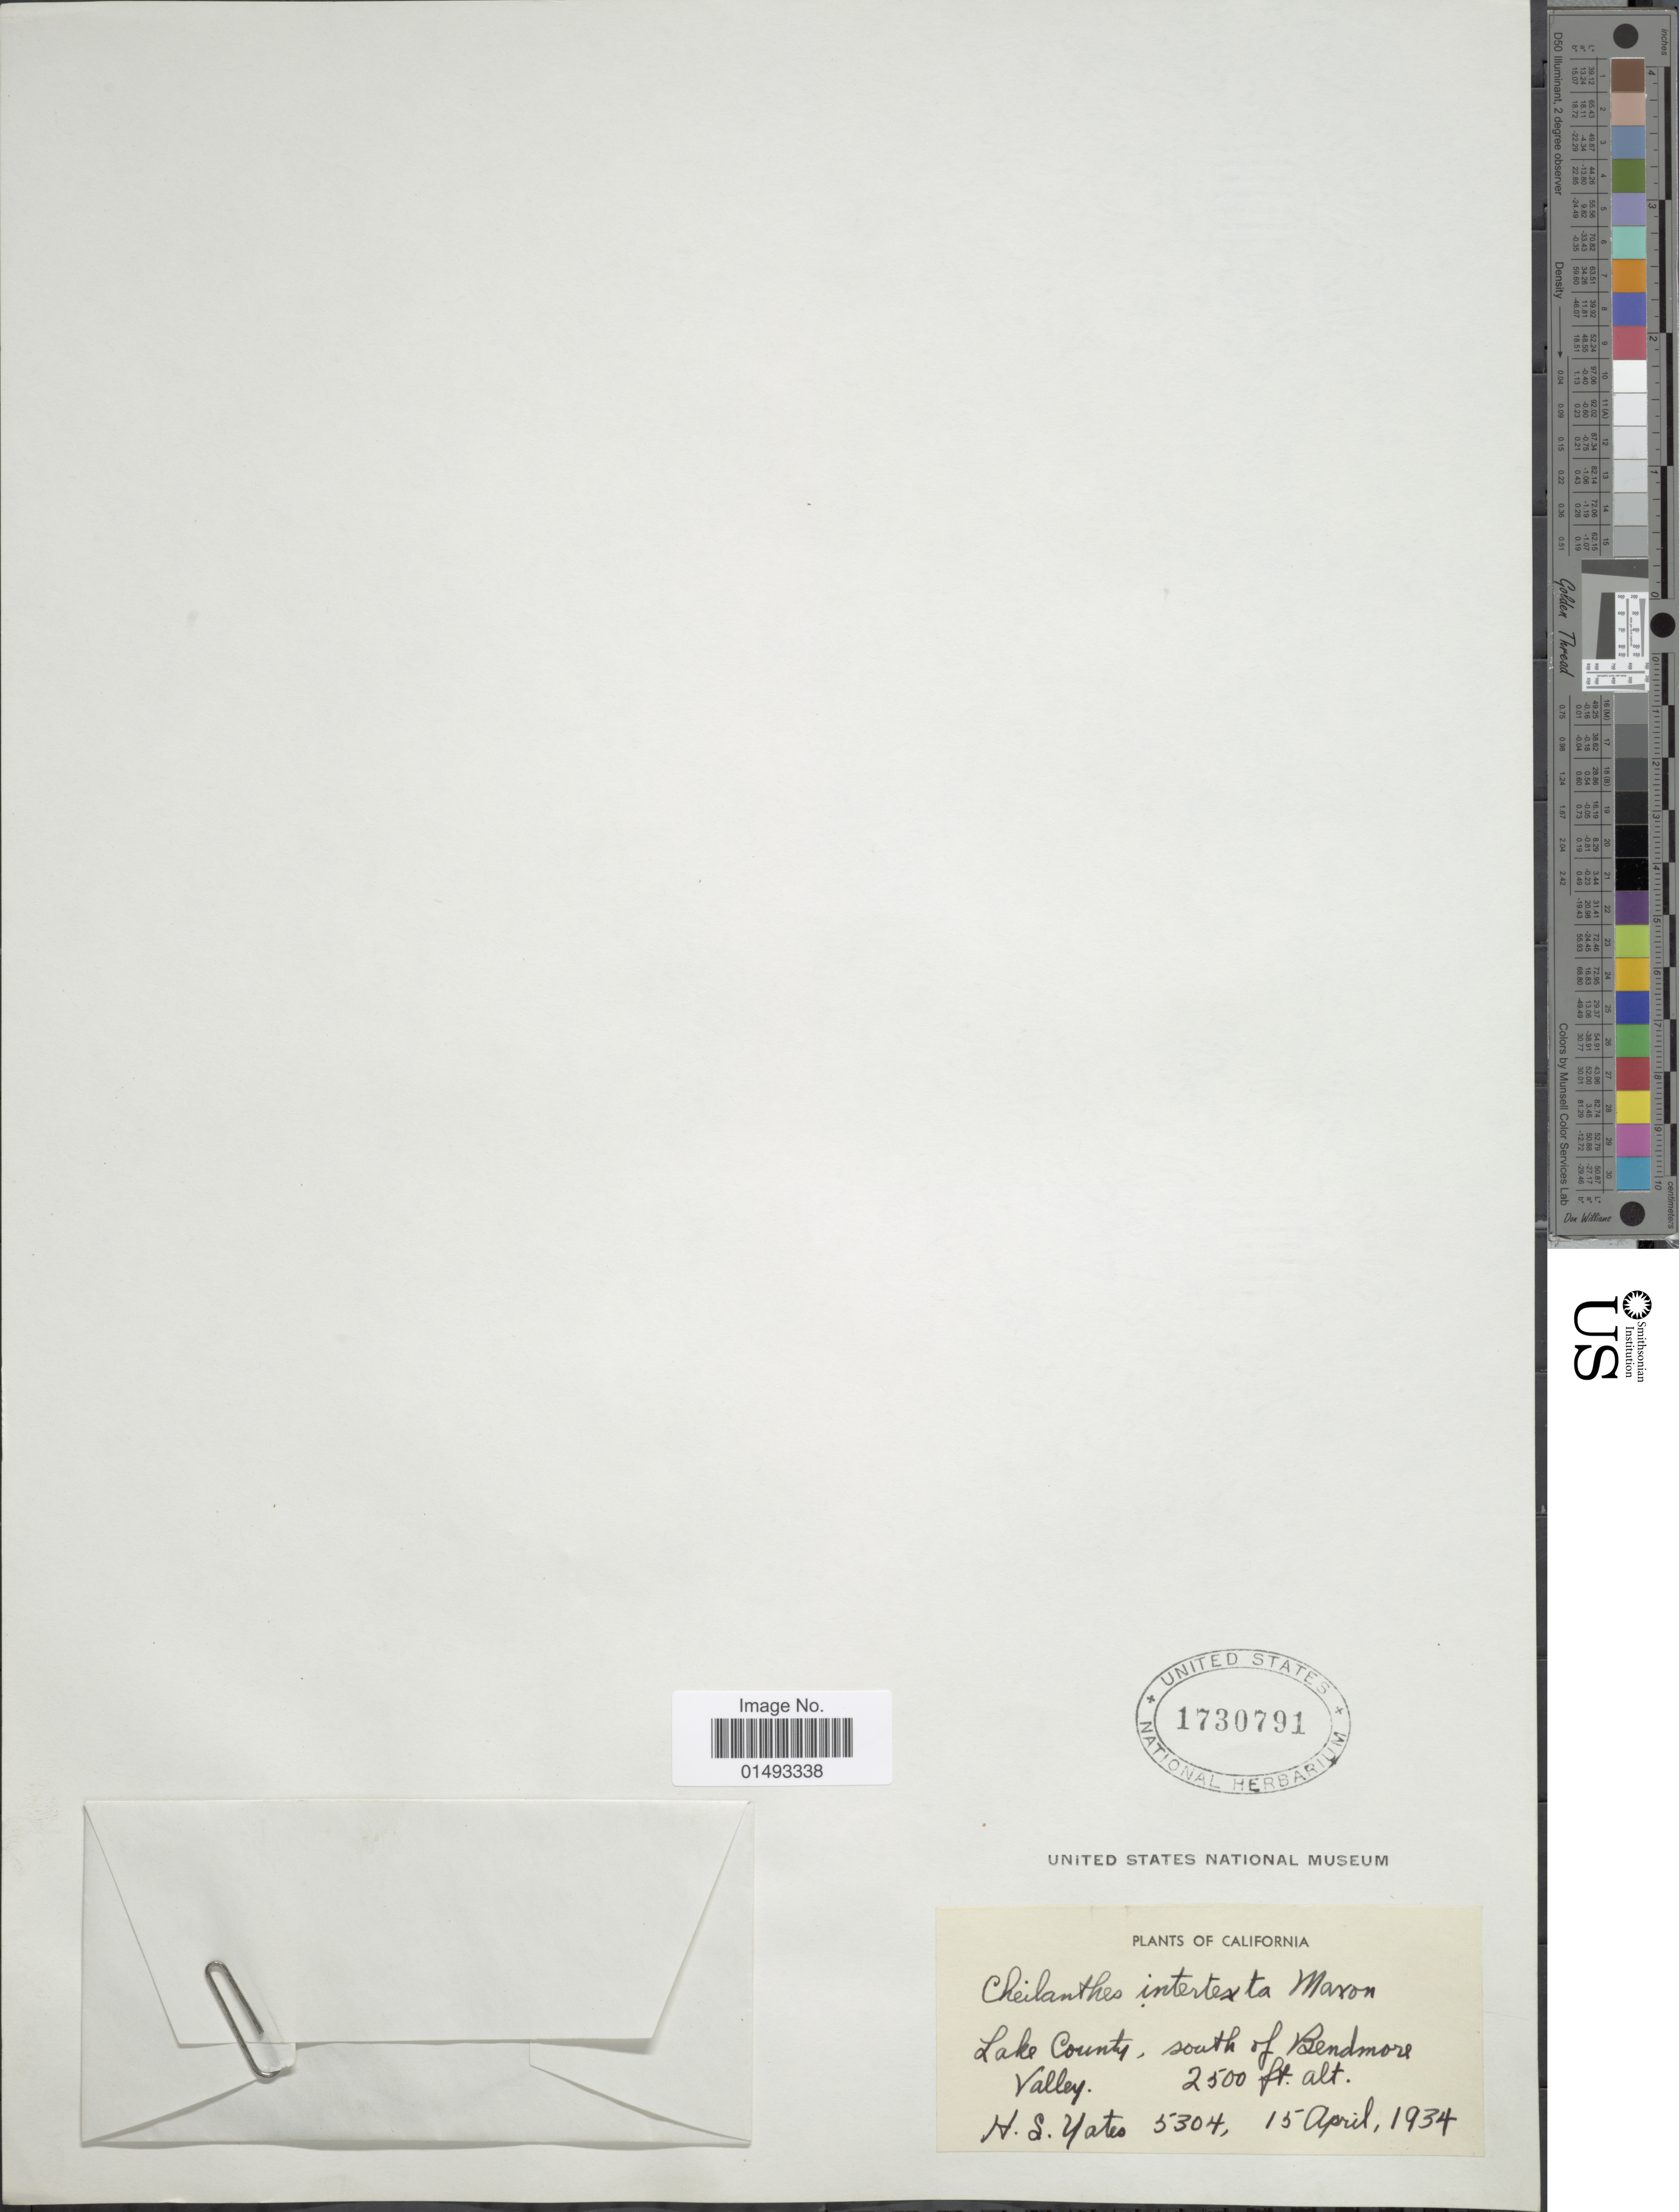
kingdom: Plantae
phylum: Tracheophyta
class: Polypodiopsida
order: Polypodiales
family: Pteridaceae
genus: Myriopteris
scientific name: Myriopteris intertexta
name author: (Maxon) Grusz & Windham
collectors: H. S. Yates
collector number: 5304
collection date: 1934-04-15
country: United States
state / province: California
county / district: Lake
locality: Lake County, south of Bendmore Valley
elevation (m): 762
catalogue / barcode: US 1730791